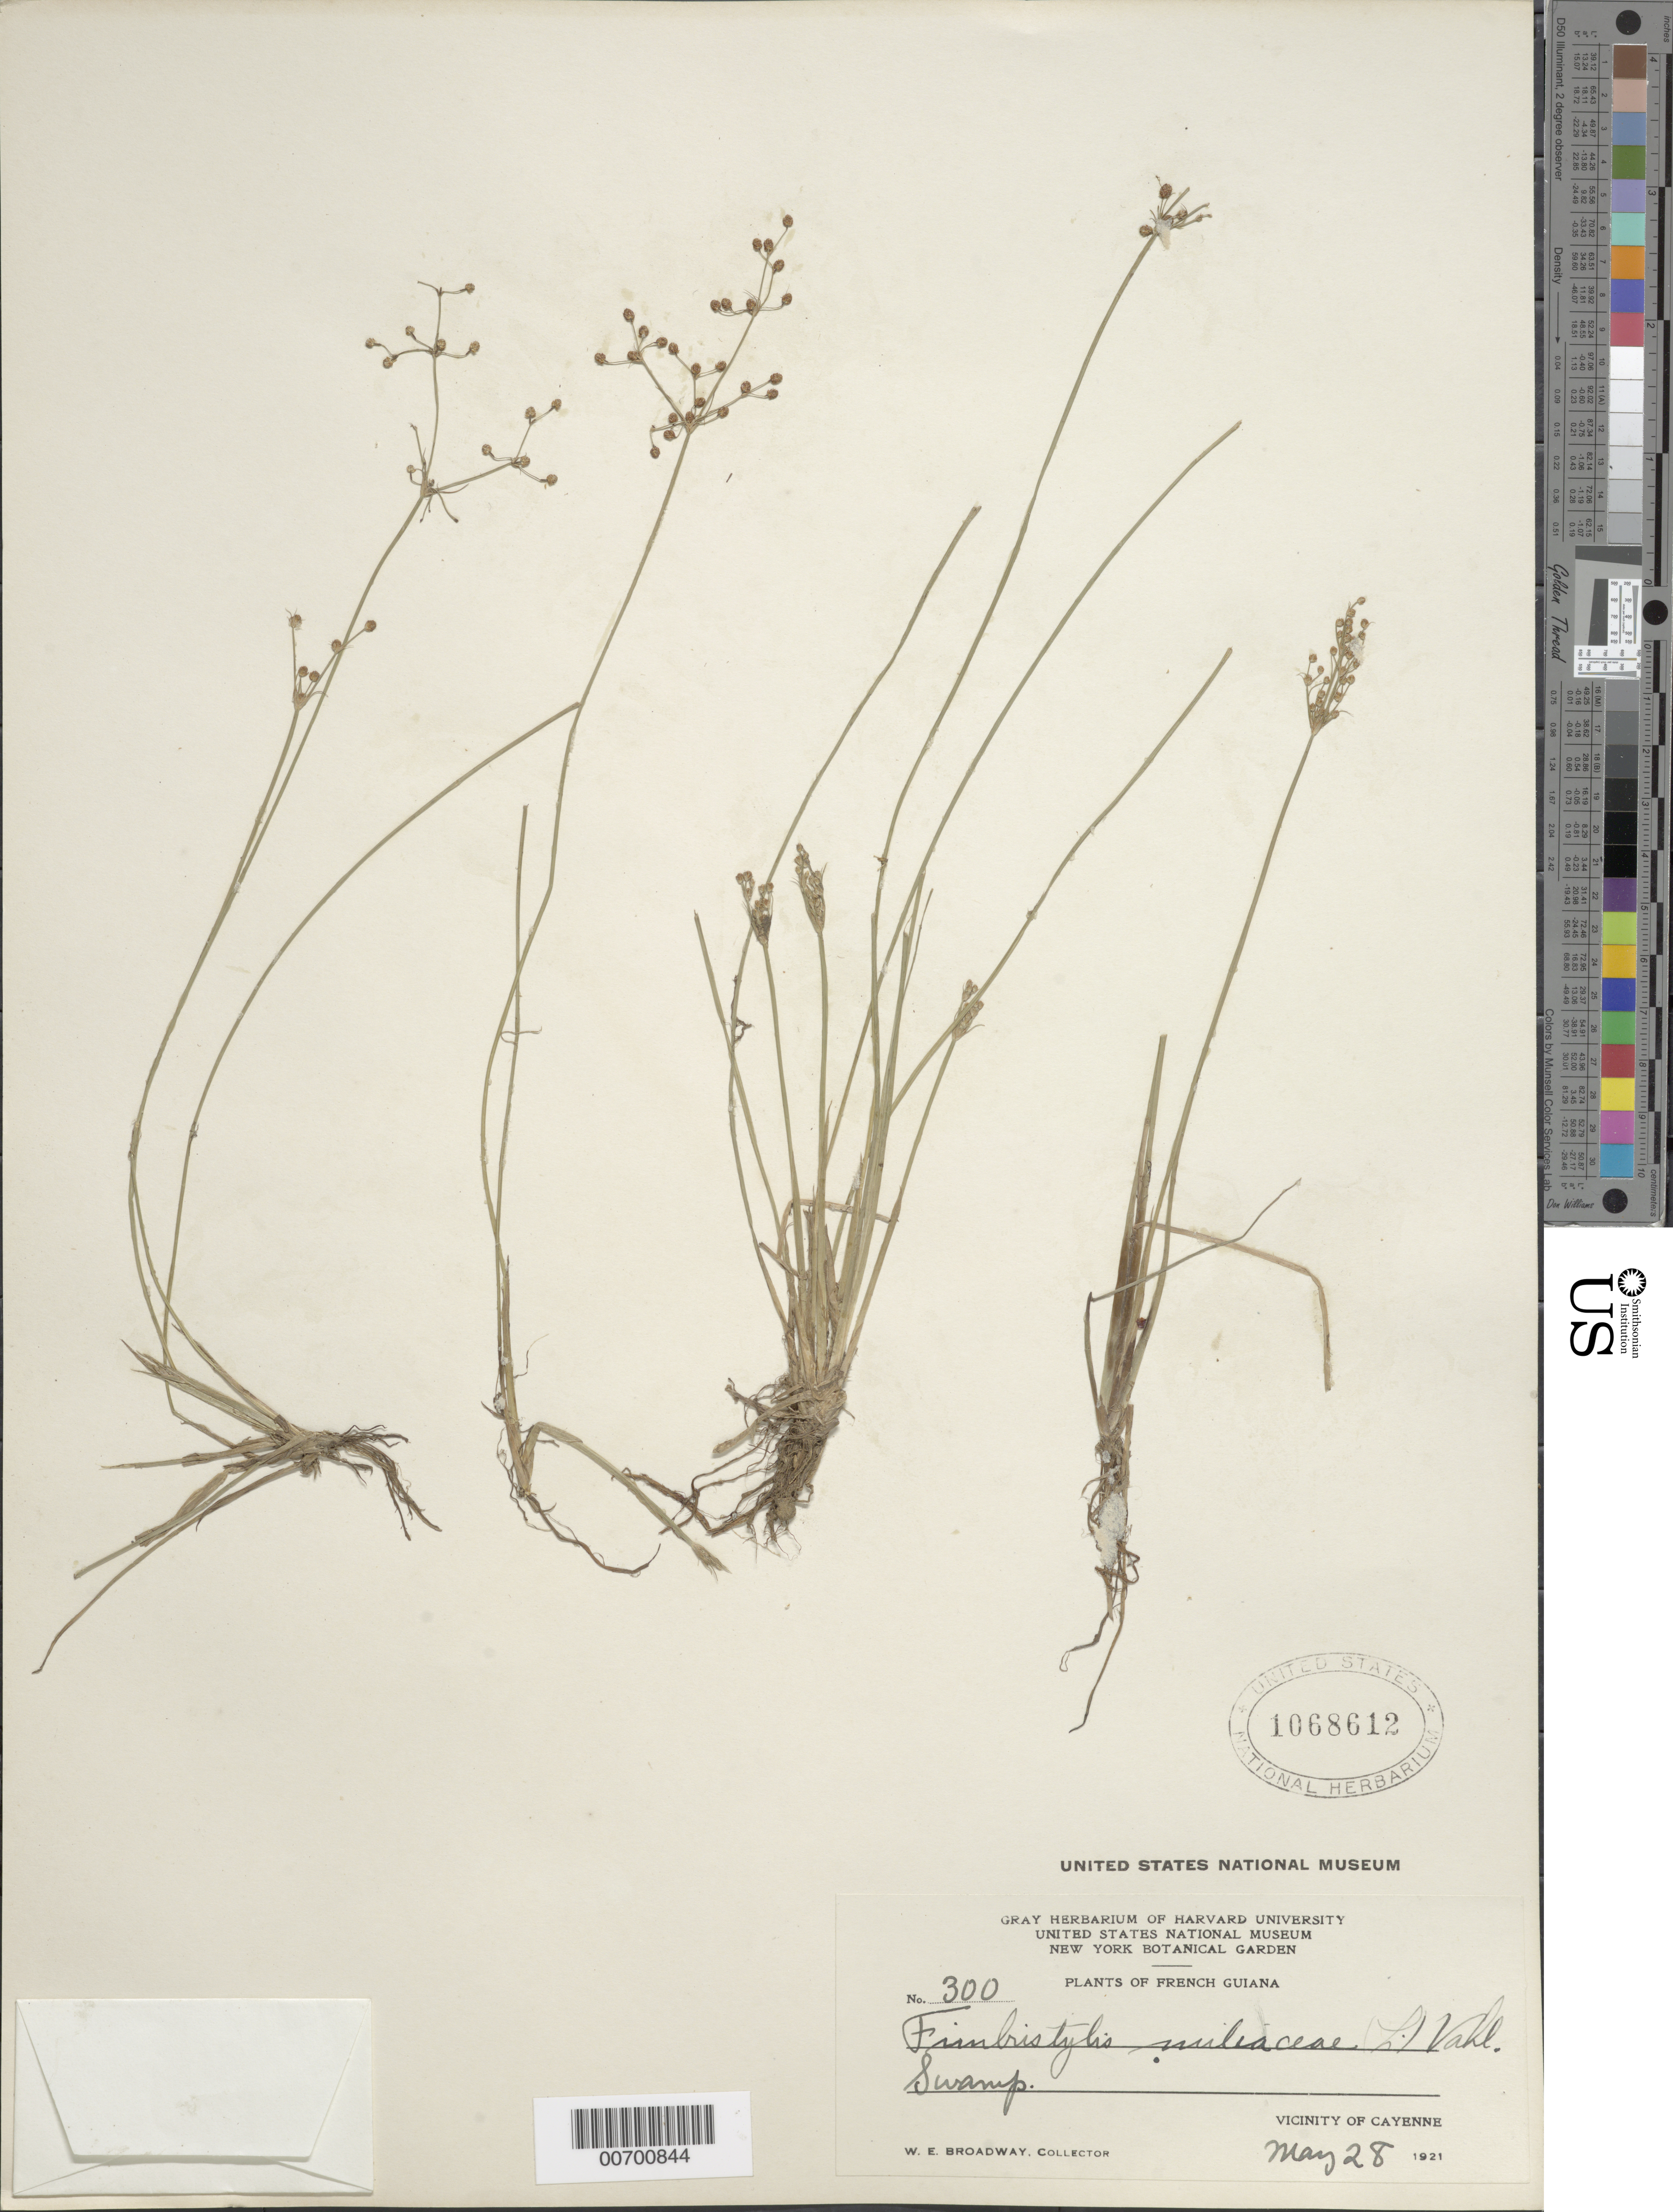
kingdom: Plantae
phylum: Tracheophyta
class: Liliopsida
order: Poales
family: Cyperaceae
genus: Fimbristylis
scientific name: Fimbristylis littoralis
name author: Gaudich.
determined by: Strong, M. T., (US), Smithsonian Institution - National Museum of Natural History (UNITED STATES)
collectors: W. E. Broadway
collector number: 300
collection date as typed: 28-May-21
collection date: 1921-05-28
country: French Guiana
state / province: Cayenne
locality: Cayenne, vic.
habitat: Swamp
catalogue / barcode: US 1068612